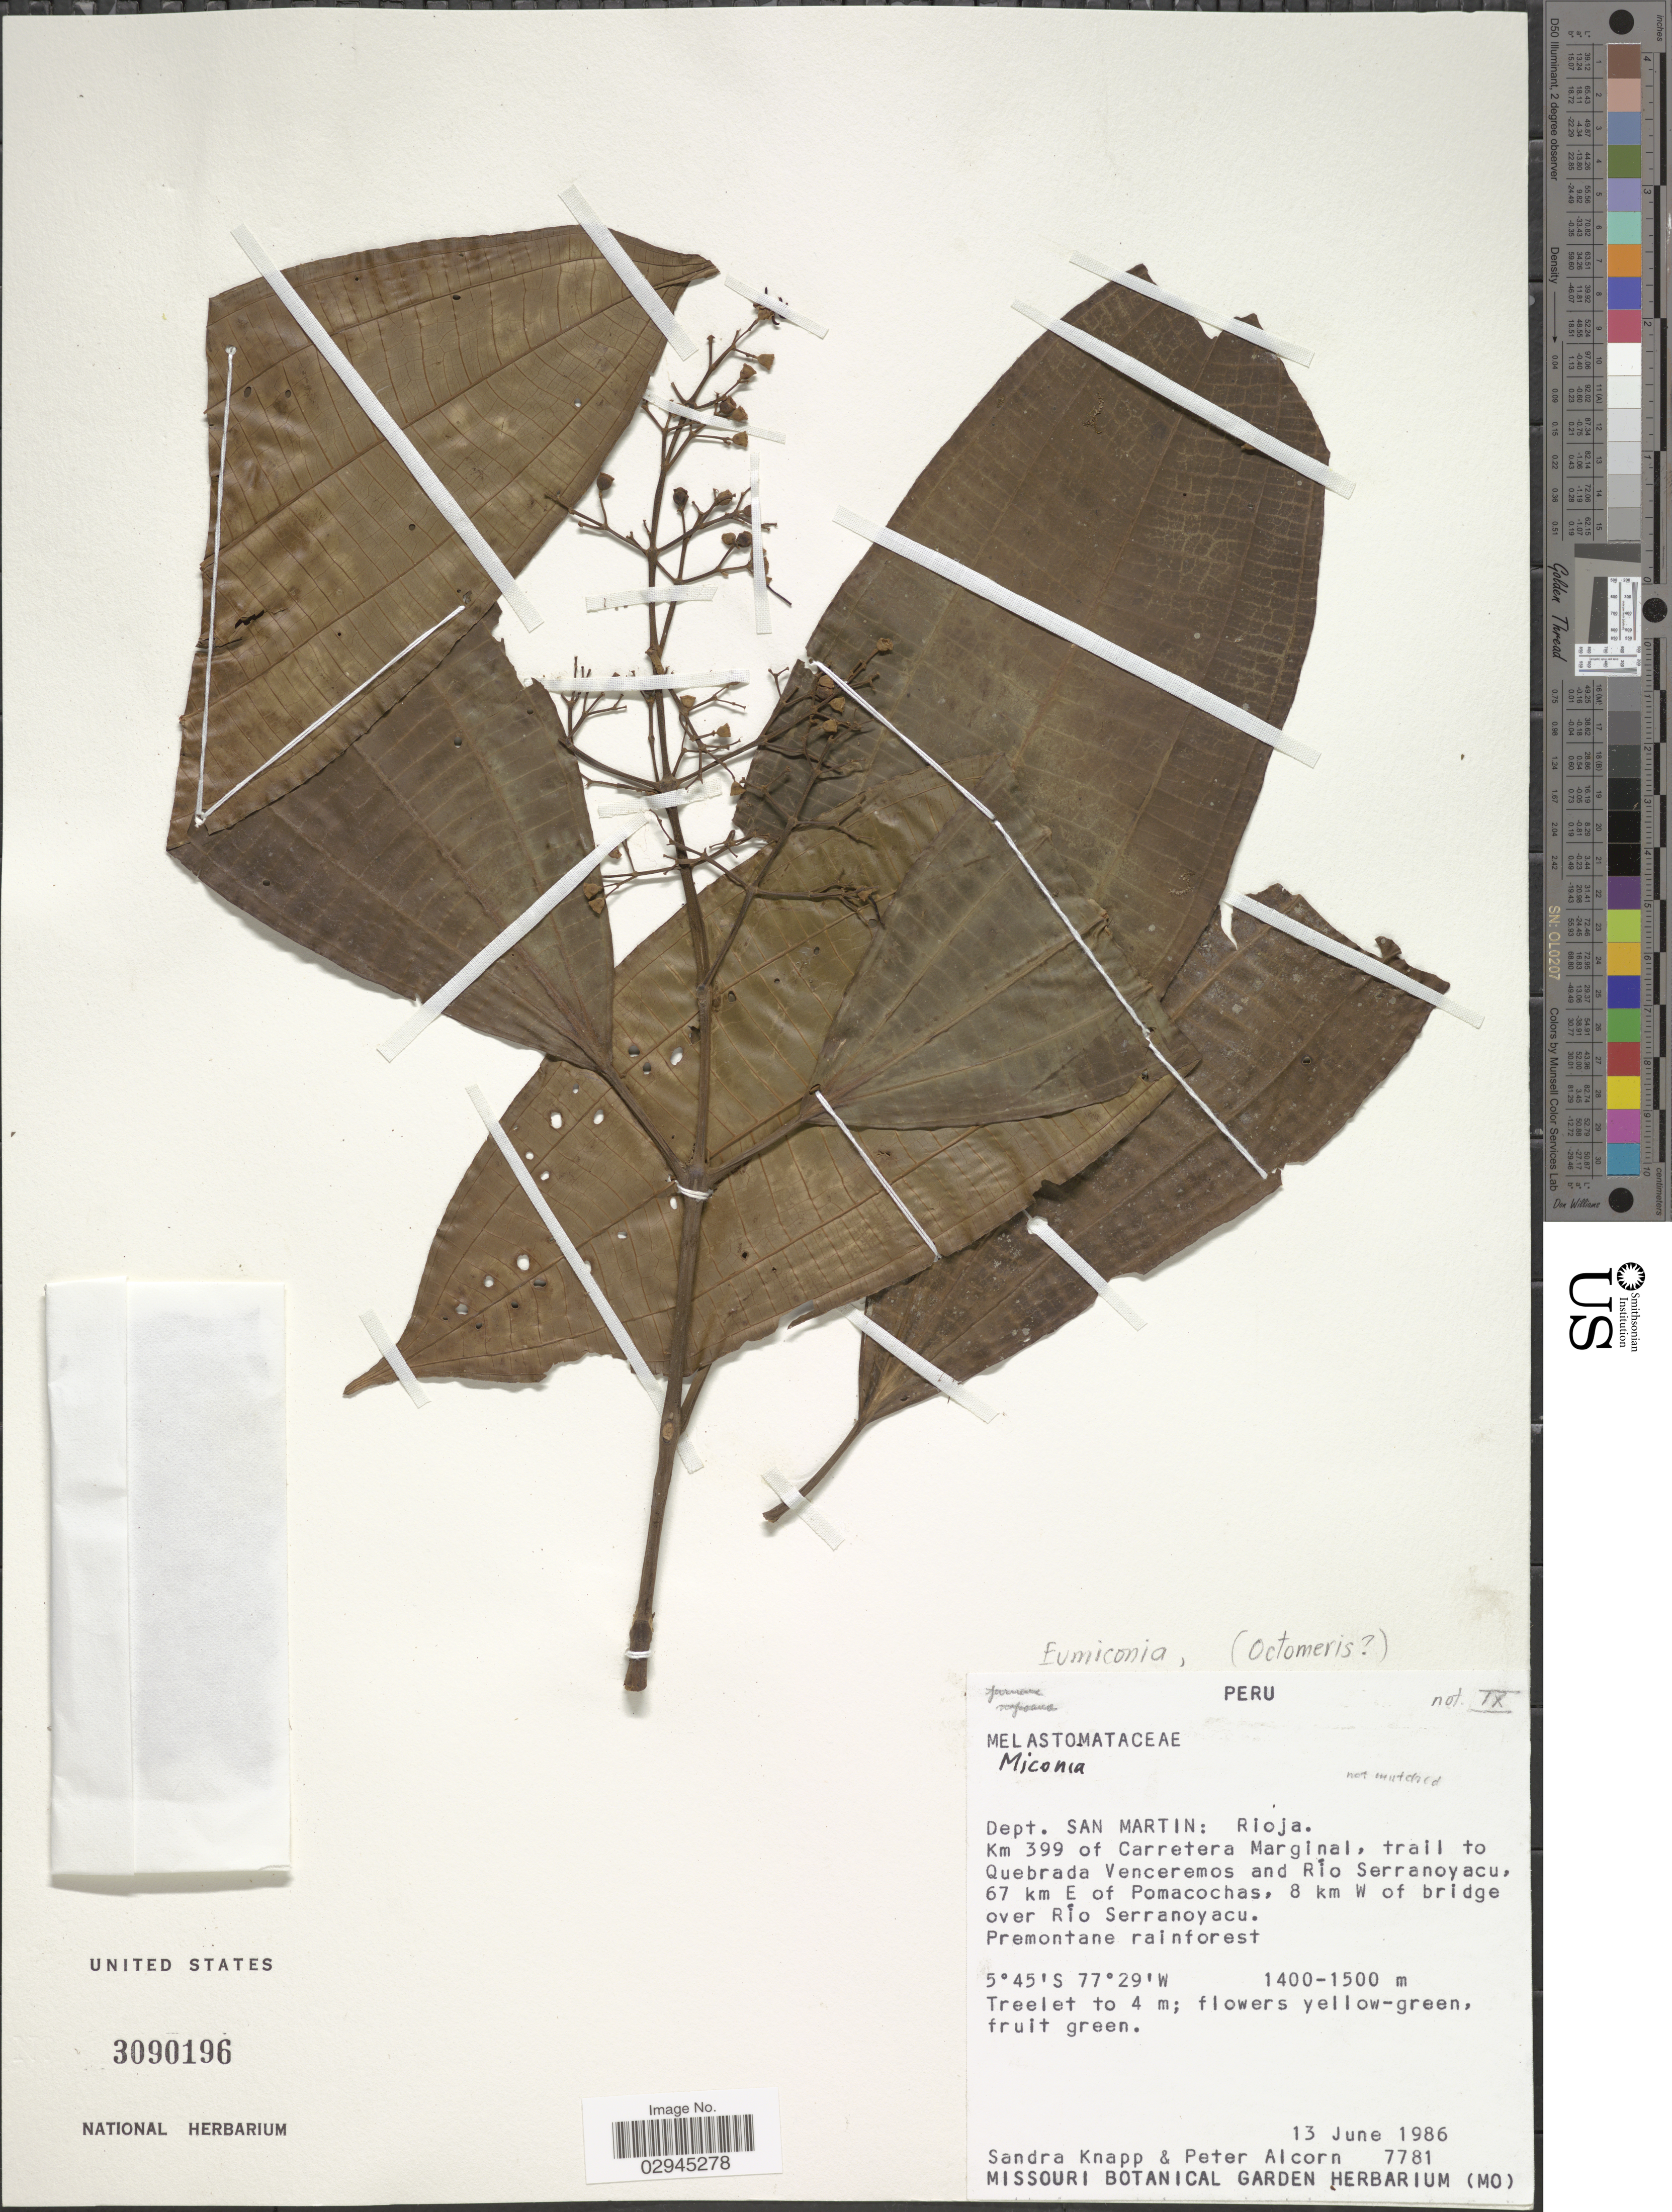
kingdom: Plantae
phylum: Tracheophyta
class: Magnoliopsida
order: Myrtales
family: Melastomataceae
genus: Miconia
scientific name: Miconia sp.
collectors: S. Knapp & P. Alcorn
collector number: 7781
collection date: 1986-06-13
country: Peru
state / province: San Martín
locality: Dept. San Martin: Rioja. Km 399 of Carretera Marginal, trail to Quebrada Venceremos and Río Serranoyacu, 67 km E of Pomacochas, 8 km W of bridge over Río Serranoyacu.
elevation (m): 1400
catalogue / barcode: US 3090196